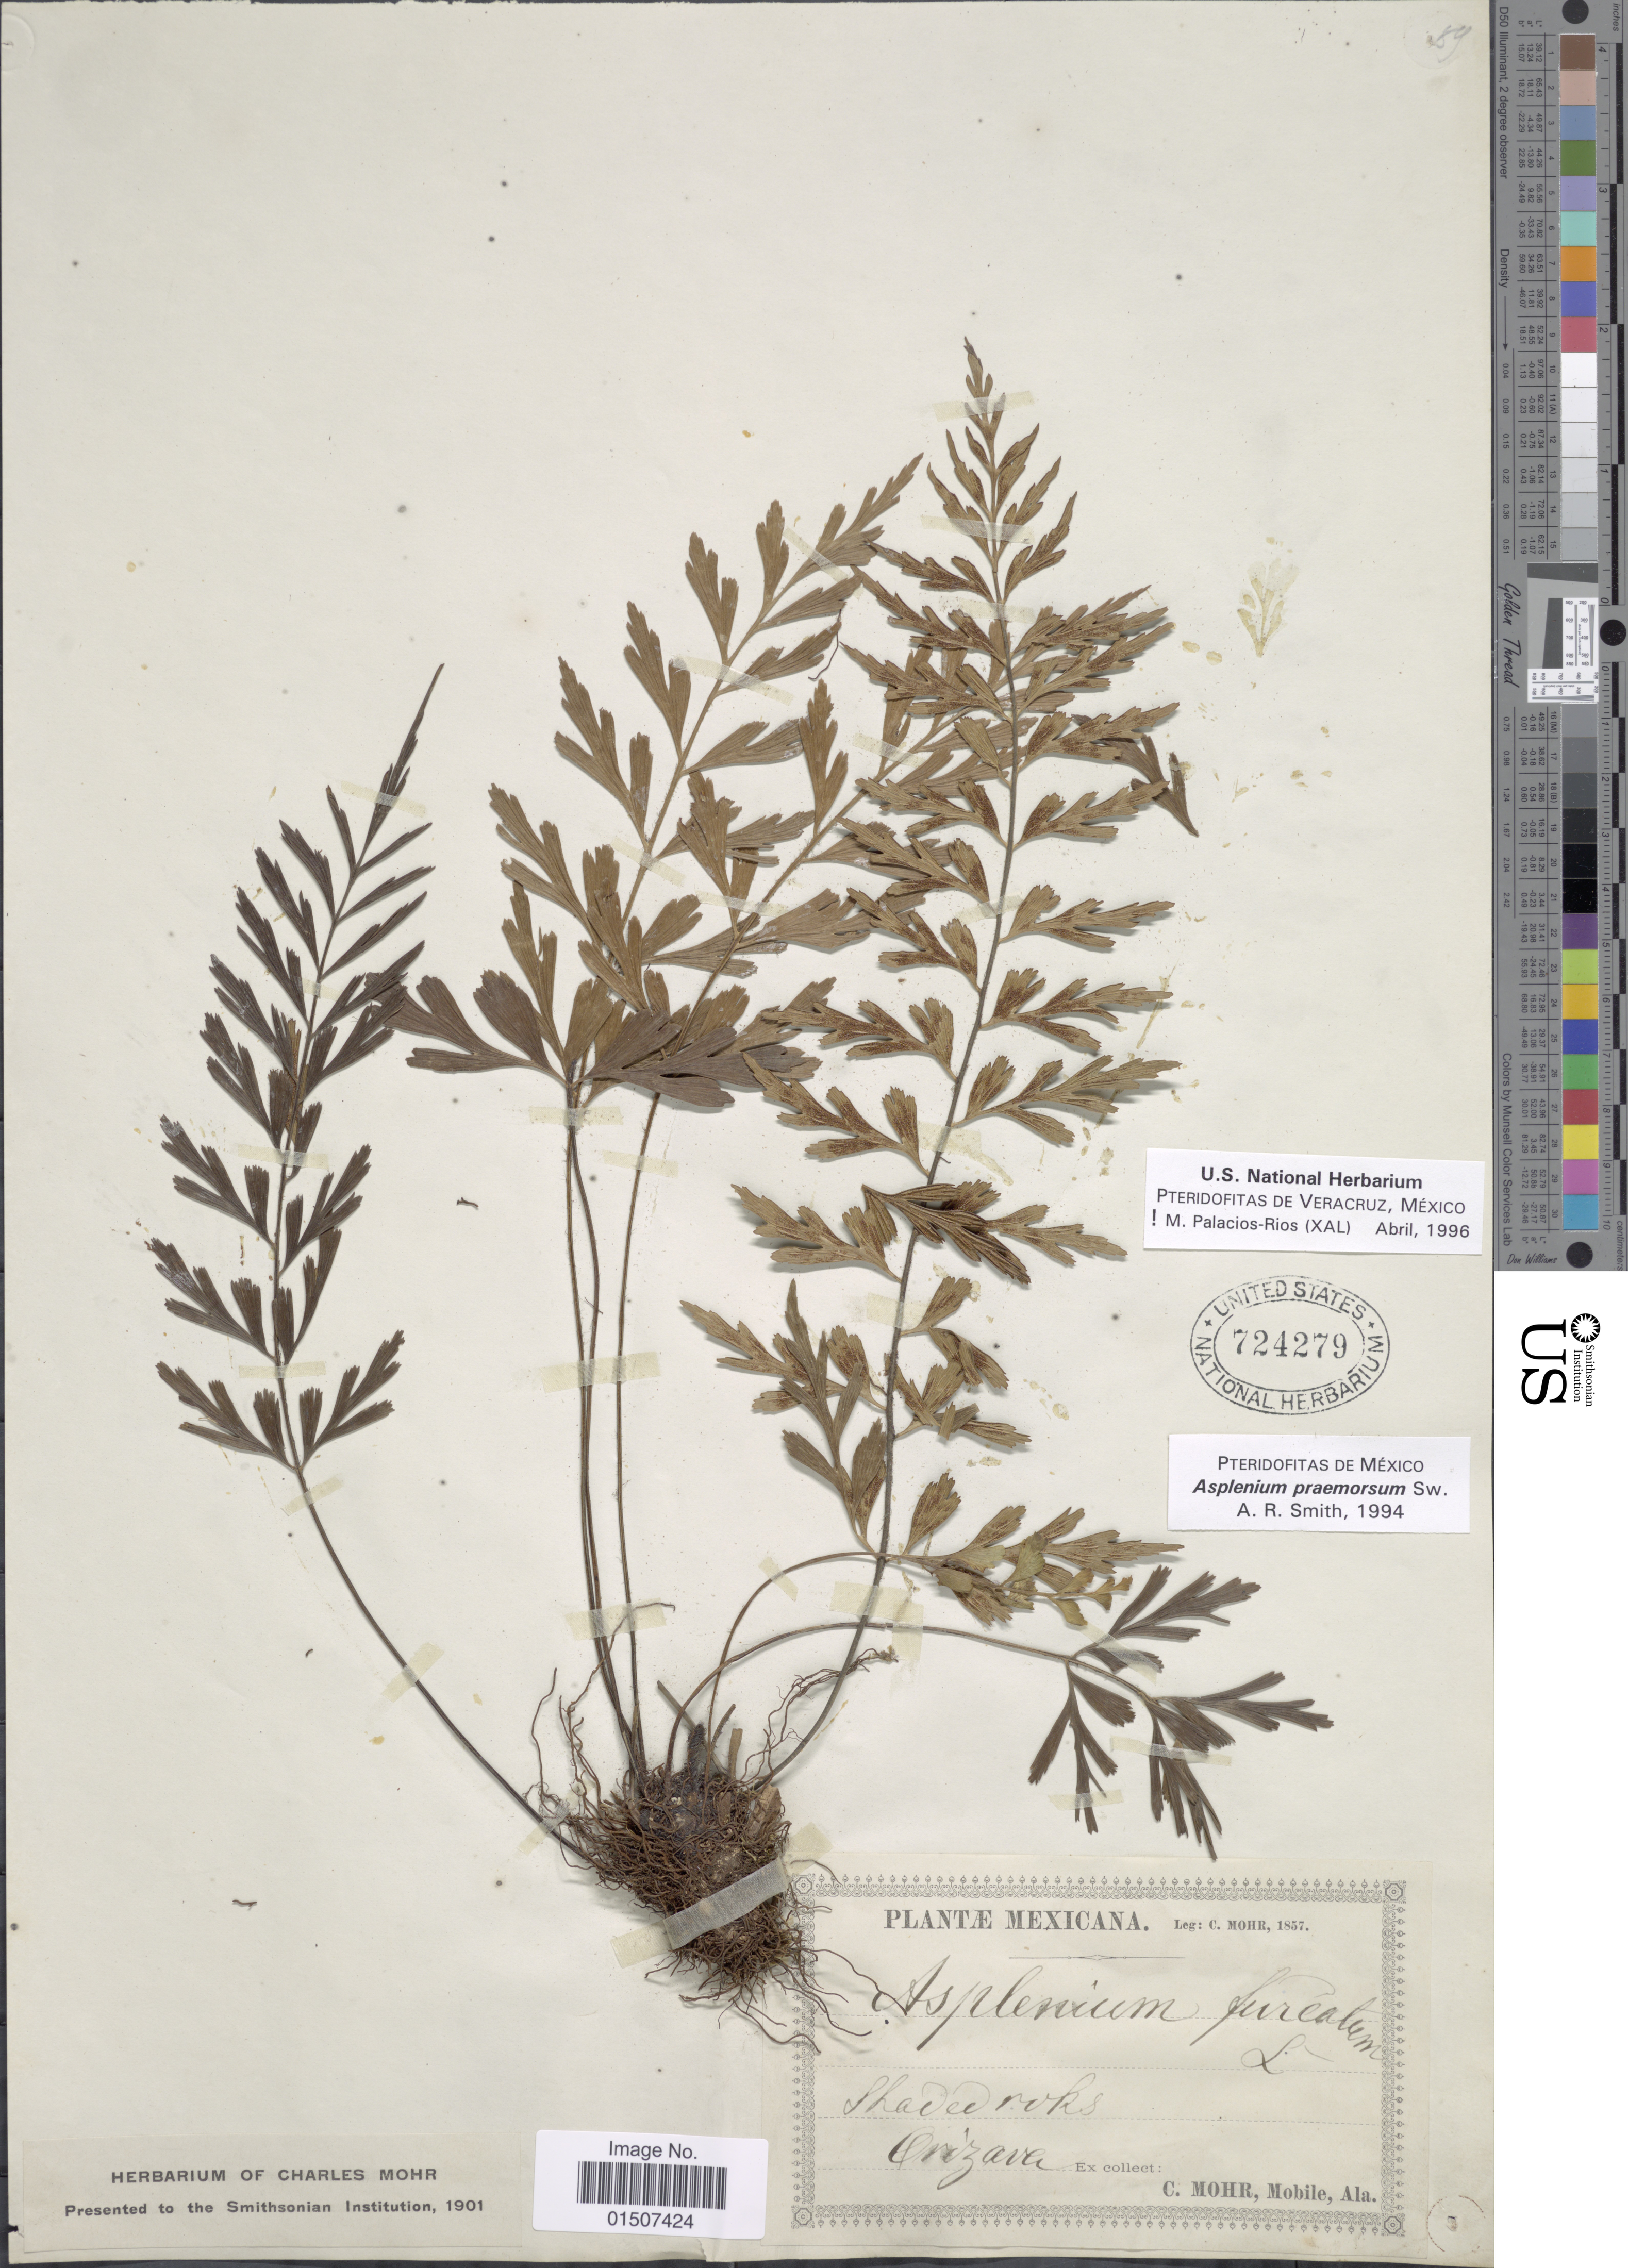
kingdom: Plantae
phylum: Tracheophyta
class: Polypodiopsida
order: Polypodiales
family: Aspleniaceae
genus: Asplenium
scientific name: Asplenium praemorsum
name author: Sw.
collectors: C. T. Mohr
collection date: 1857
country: Mexico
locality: Shaded rocks, Orizaba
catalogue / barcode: US 724279